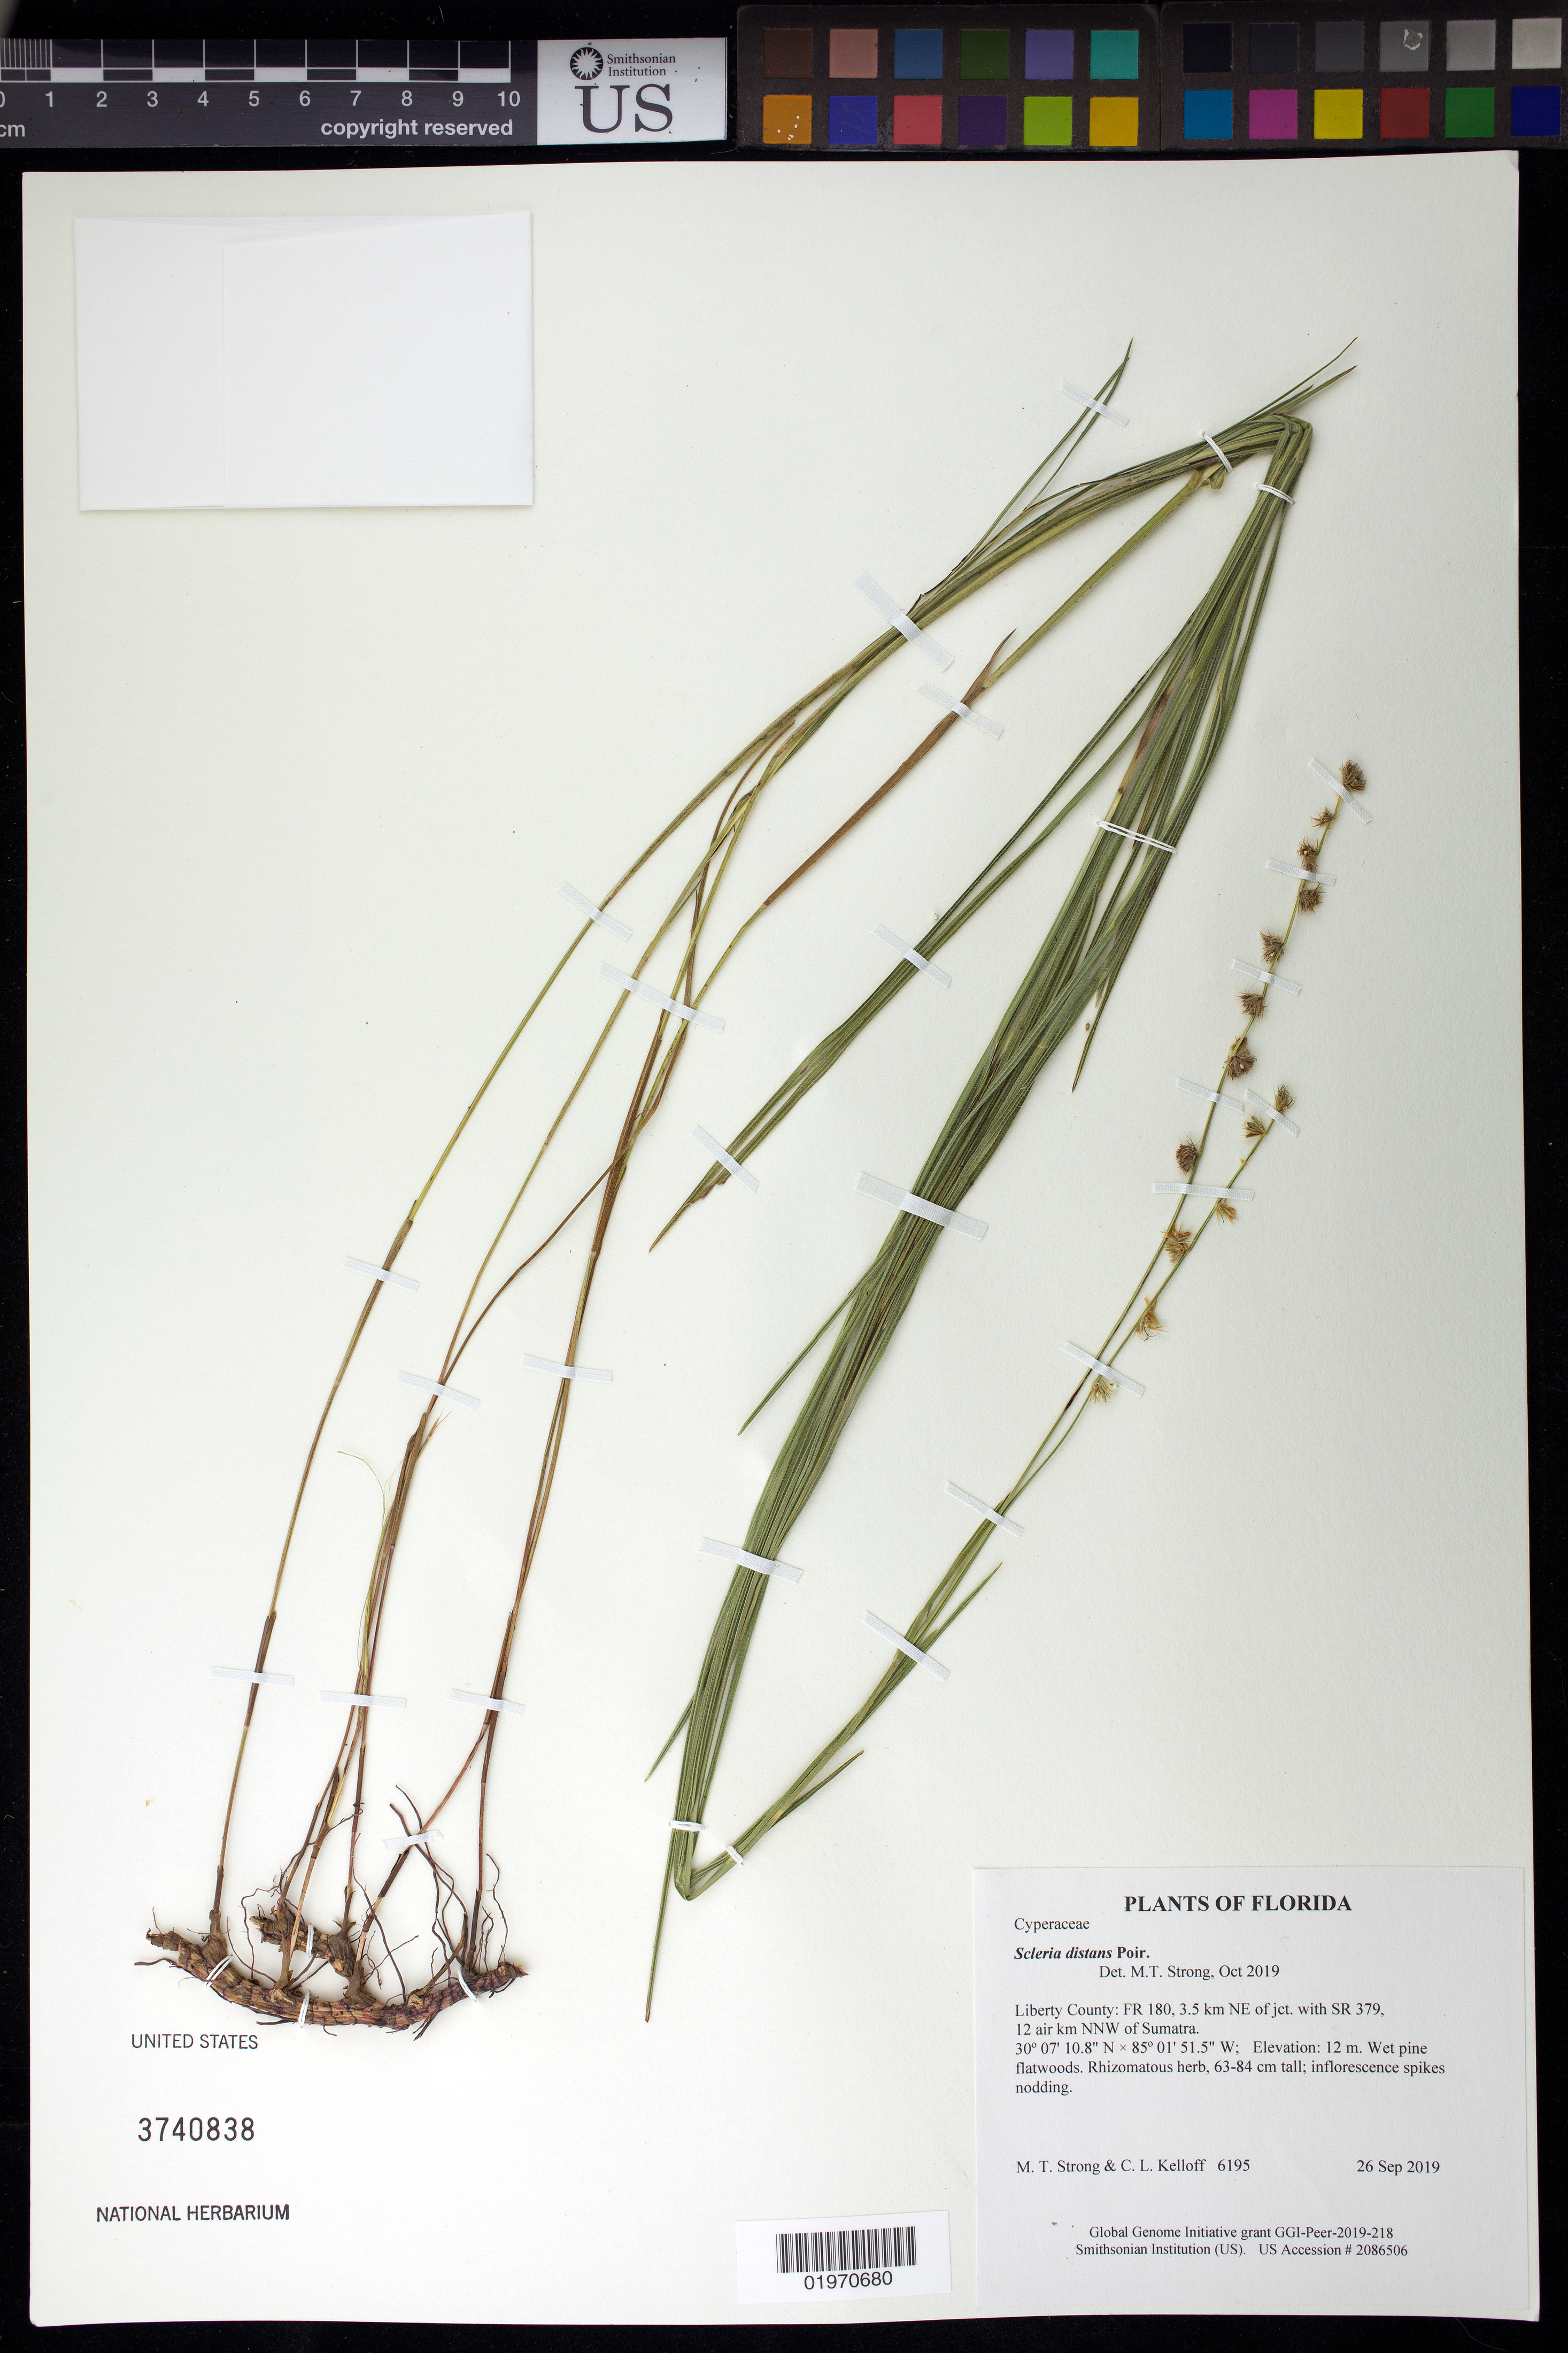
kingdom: Plantae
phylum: Tracheophyta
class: Liliopsida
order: Poales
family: Cyperaceae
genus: Scleria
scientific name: Scleria distans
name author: Poir.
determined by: Strong, Mark T., (BOT), Smithsonian Institution - National Museum of Natural History (UNITED STATES)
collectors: M. T. Strong & C. L. Kelloff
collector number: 6195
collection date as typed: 26 Sep 2019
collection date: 2019-09-26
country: United States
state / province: Florida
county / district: Liberty County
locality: FR 180, 3.5 km NE of jct. with SR 379, 12 air km NNW of Sumatra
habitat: Wet pine flatwoods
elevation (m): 12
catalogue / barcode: US 3740838